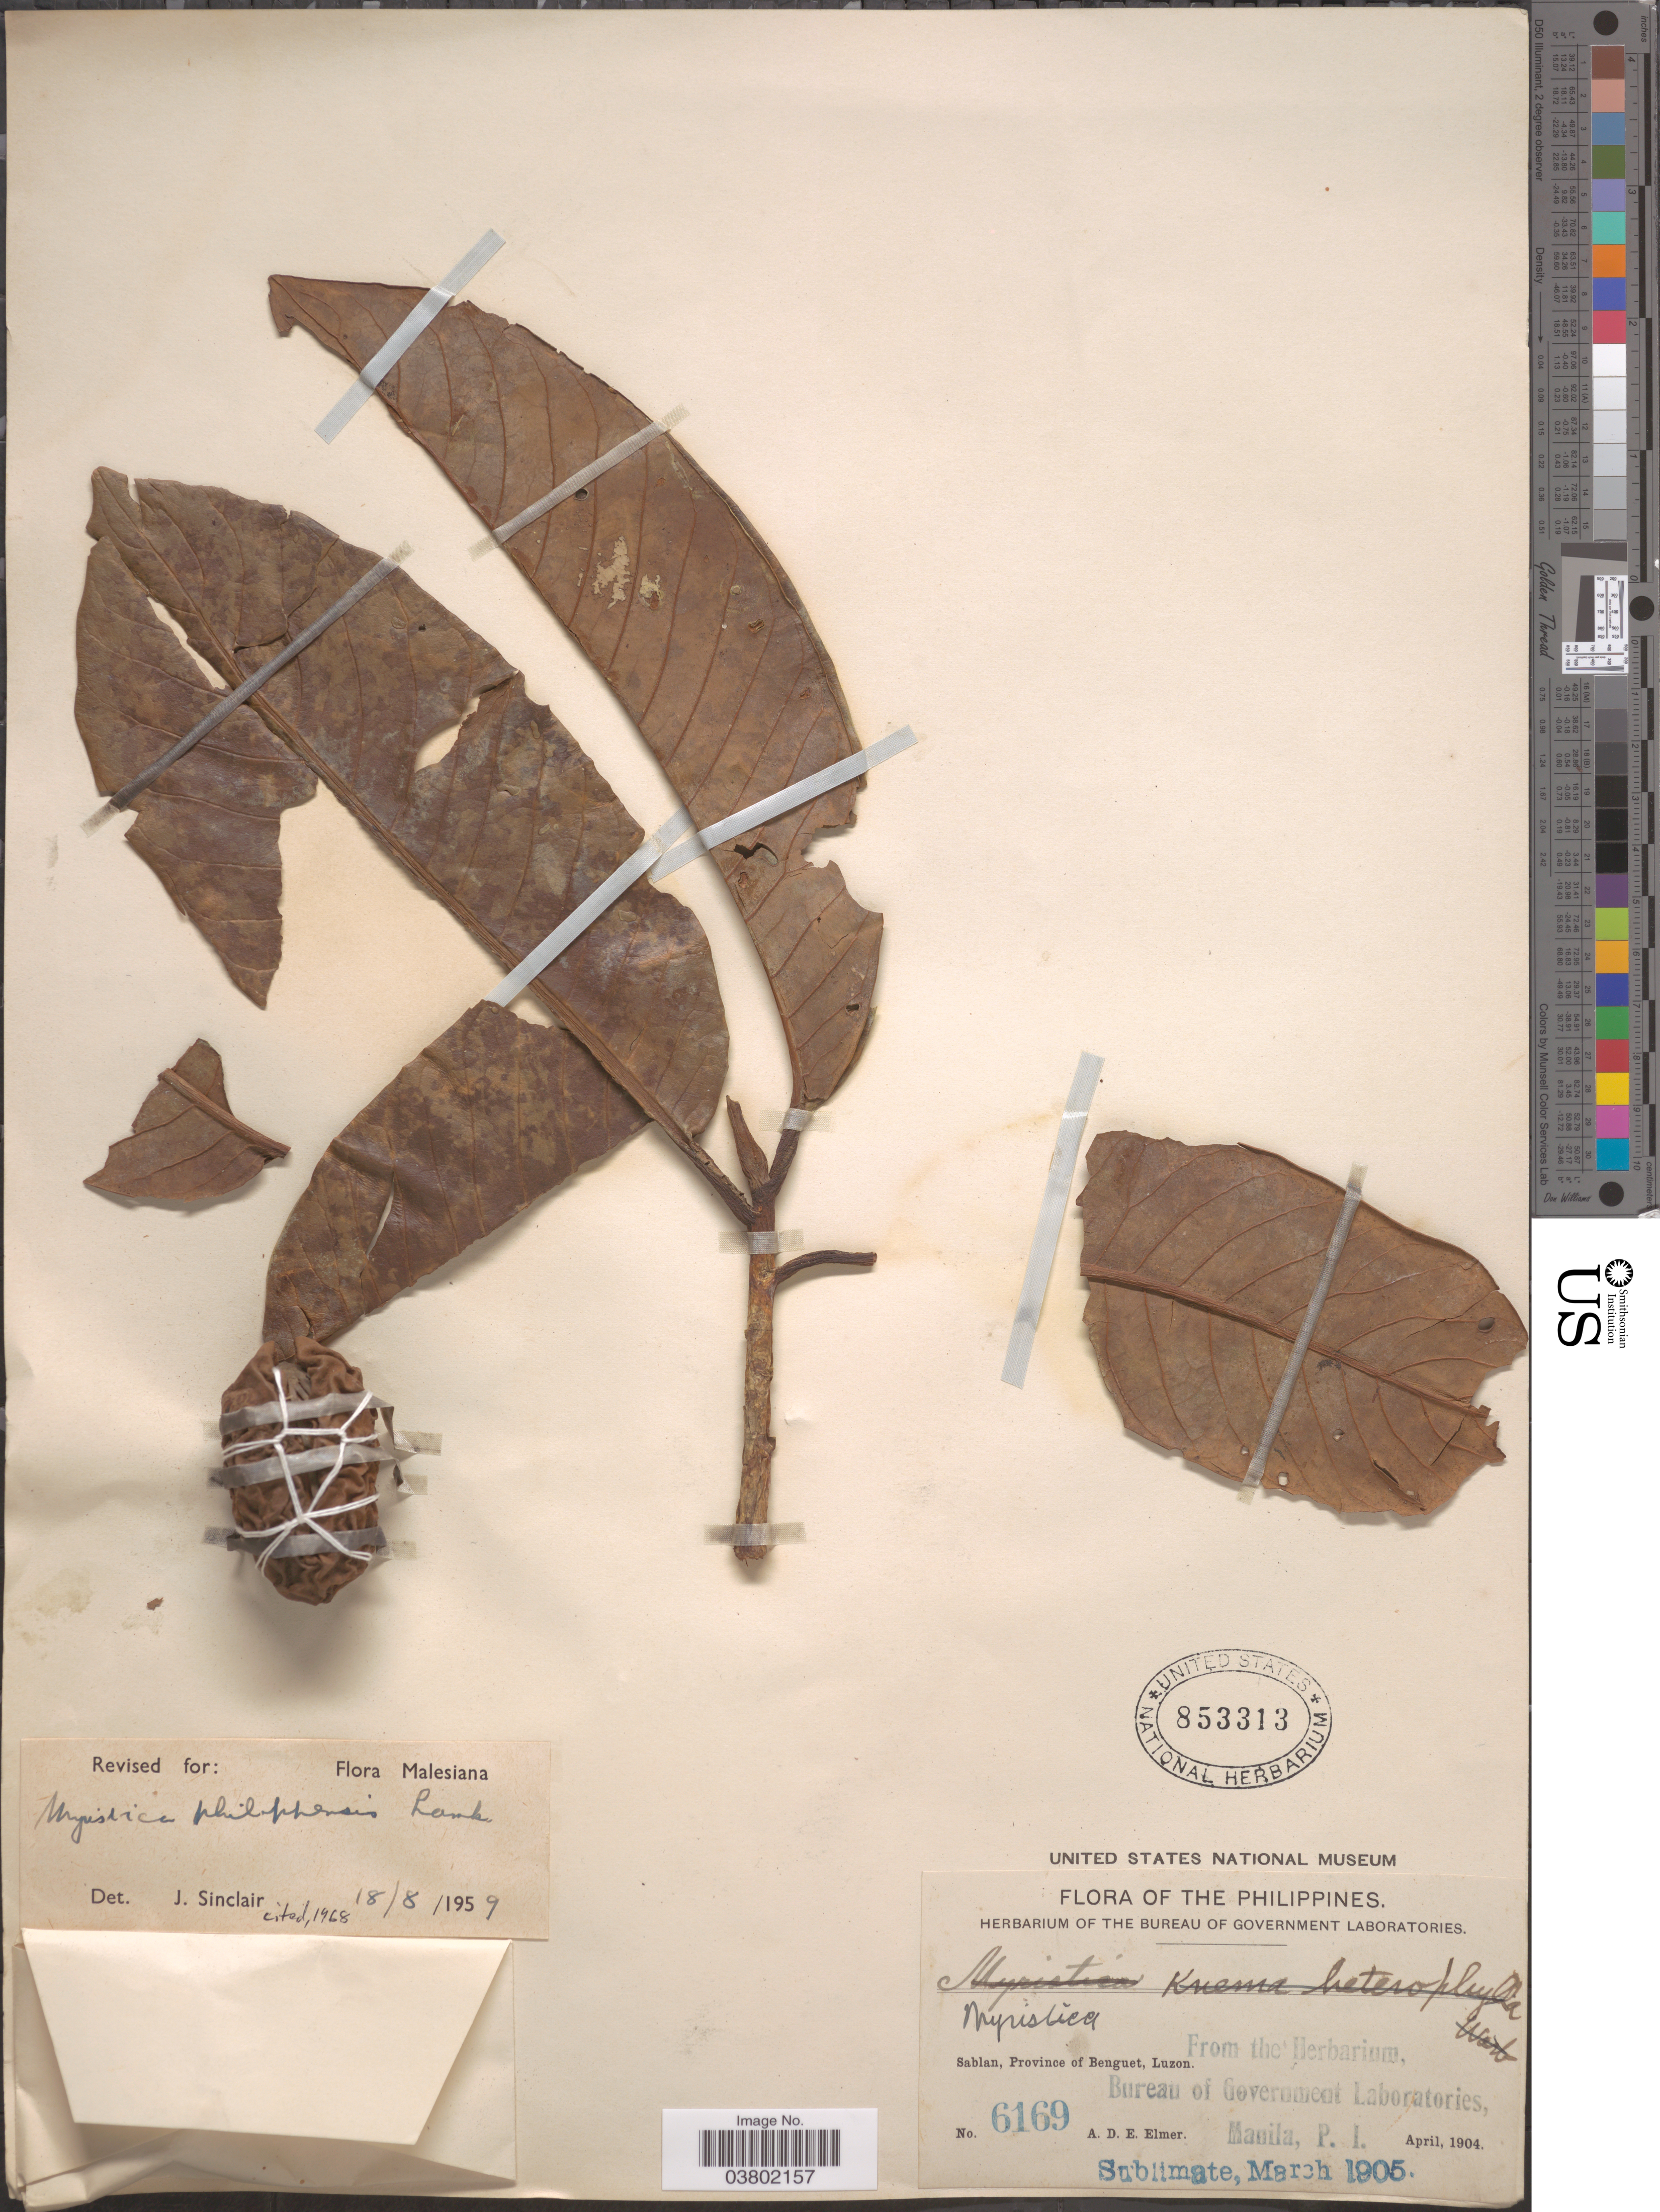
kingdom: Plantae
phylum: Tracheophyta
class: Magnoliopsida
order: Magnoliales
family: Myristicaceae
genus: Myristica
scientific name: Myristica philippensis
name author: Lam.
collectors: A. D. E. Elmer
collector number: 6169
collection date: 1904-04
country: Philippines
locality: Sablan, Province of Benguet, Luzon.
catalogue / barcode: US 853313